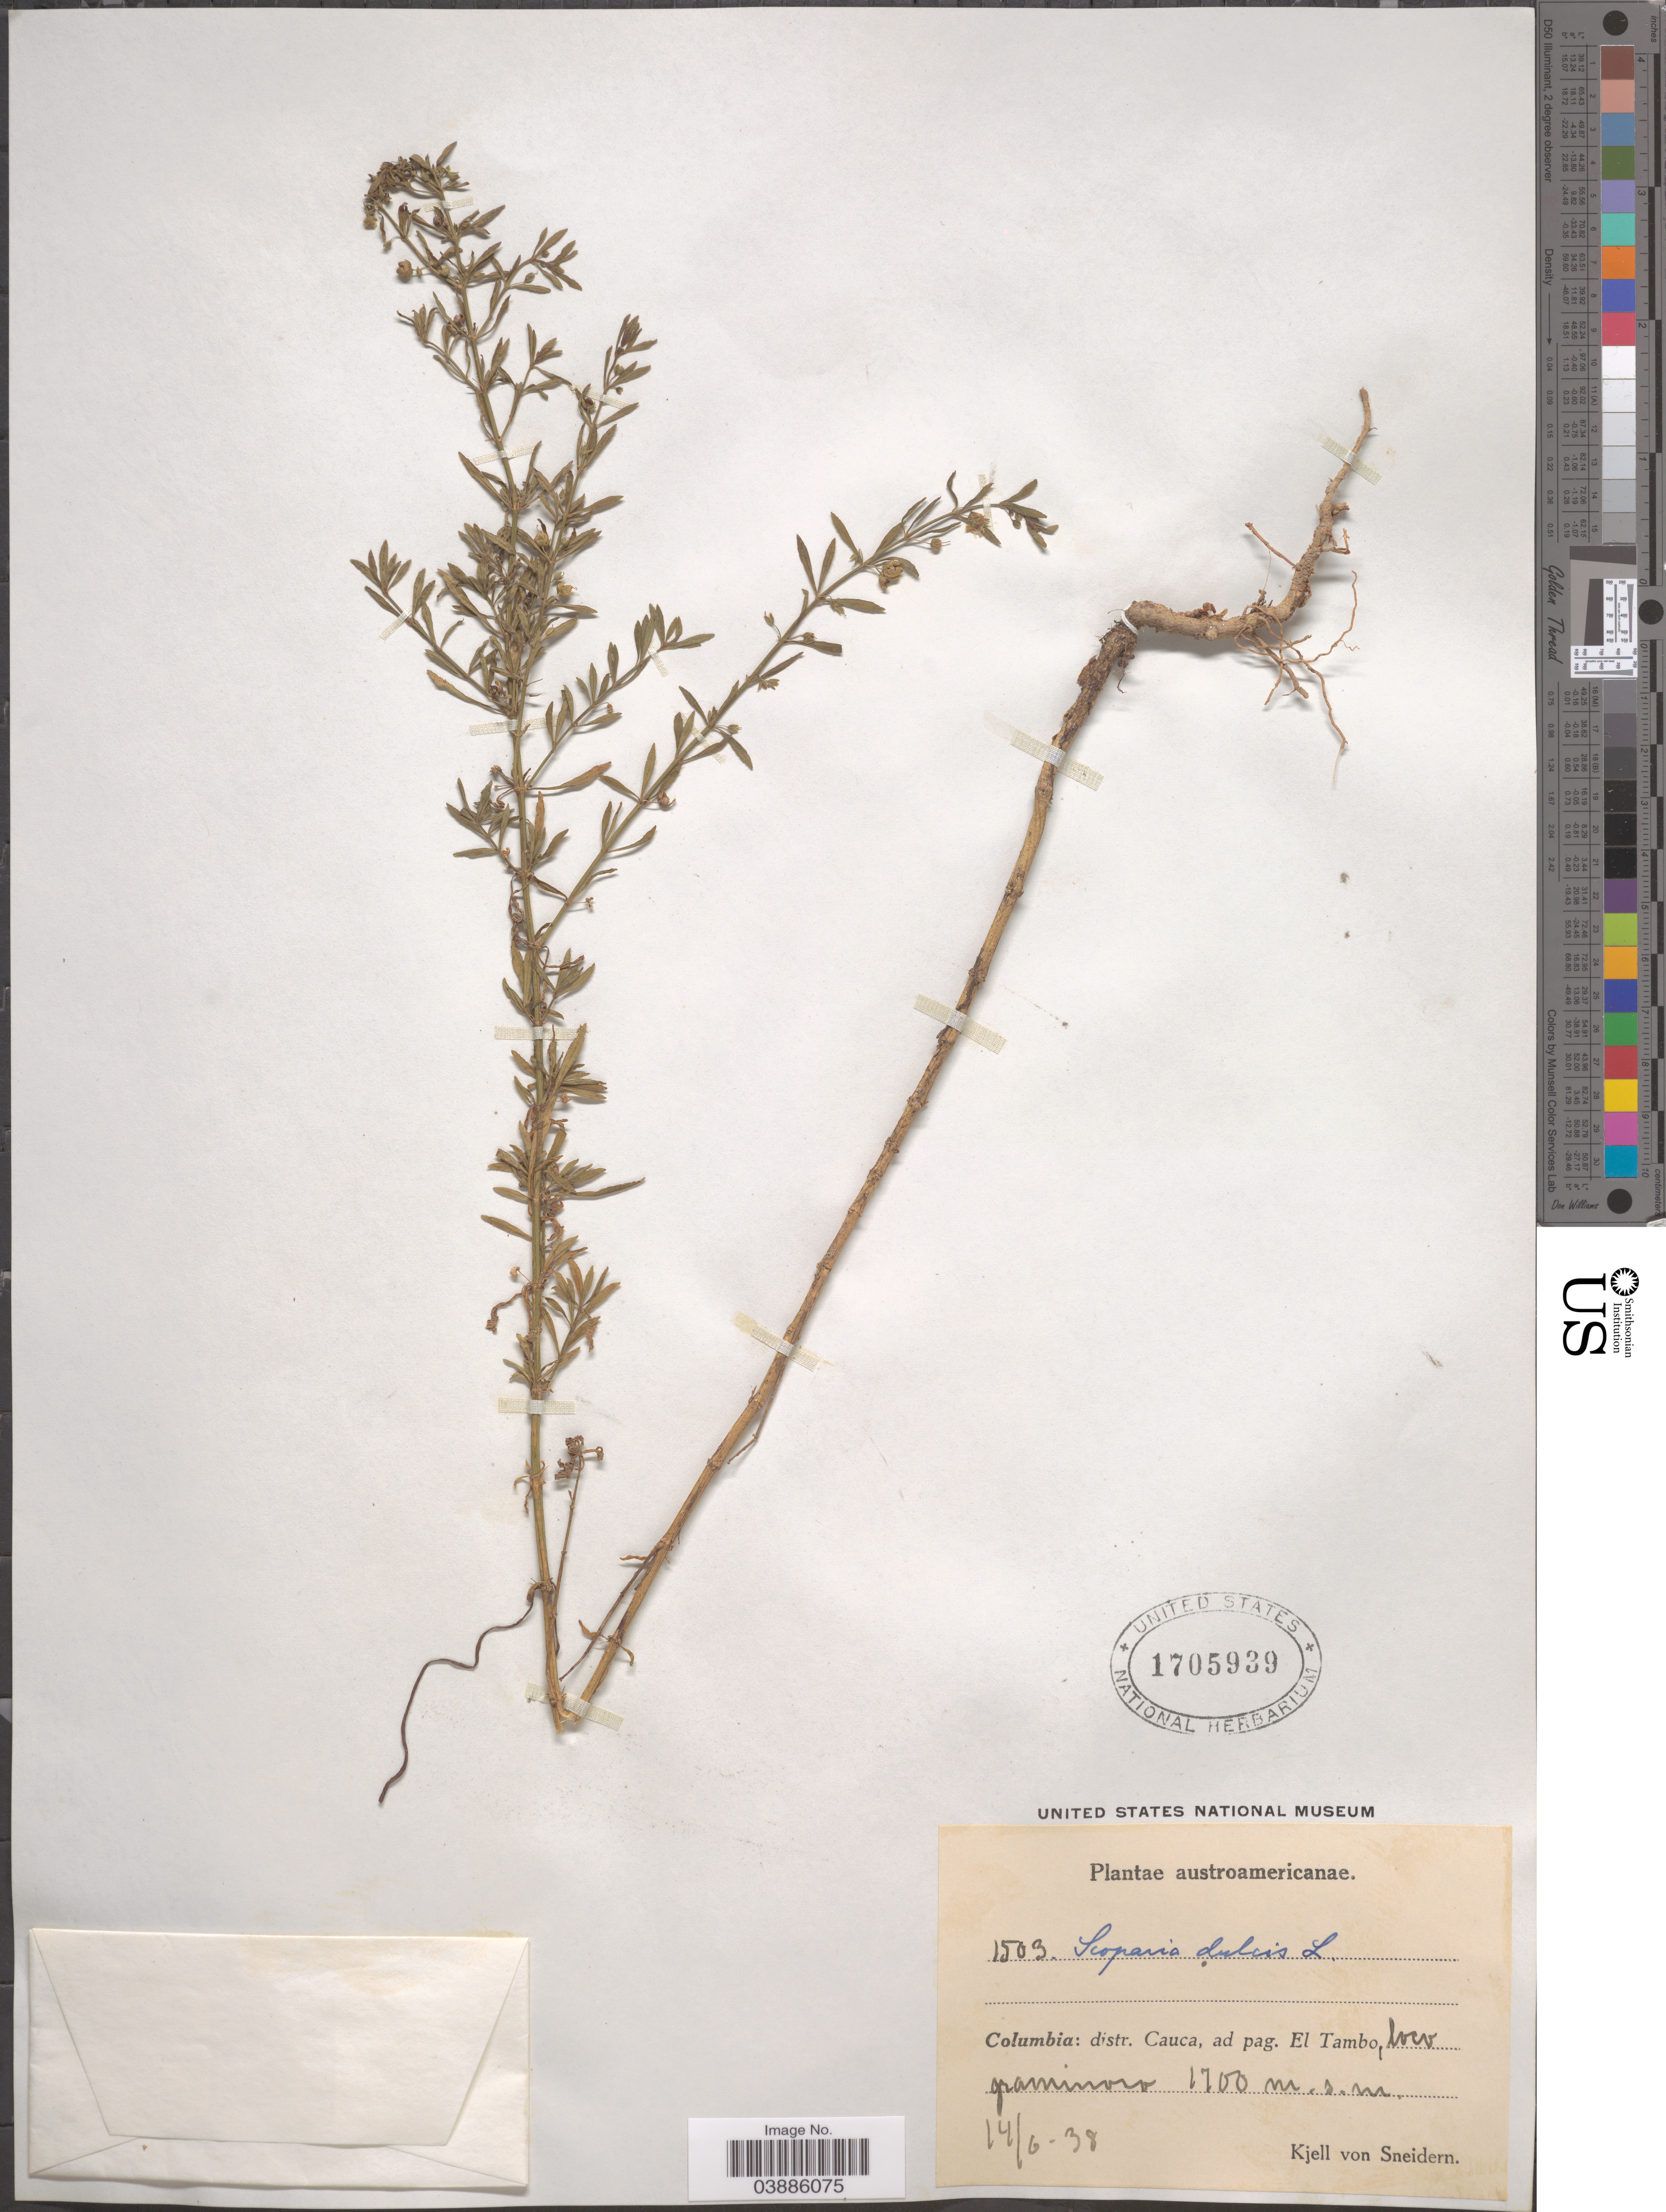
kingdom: Plantae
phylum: Tracheophyta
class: Magnoliopsida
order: Lamiales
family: Plantaginaceae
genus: Scoparia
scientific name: Scoparia dulcis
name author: L.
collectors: K. von Sneidern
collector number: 1503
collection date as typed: Transcribed d/m/y: 14/6/38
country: Colombia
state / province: Cauca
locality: Distr. Cauca, ad pag. El Tambo.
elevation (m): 1700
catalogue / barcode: US 1705939